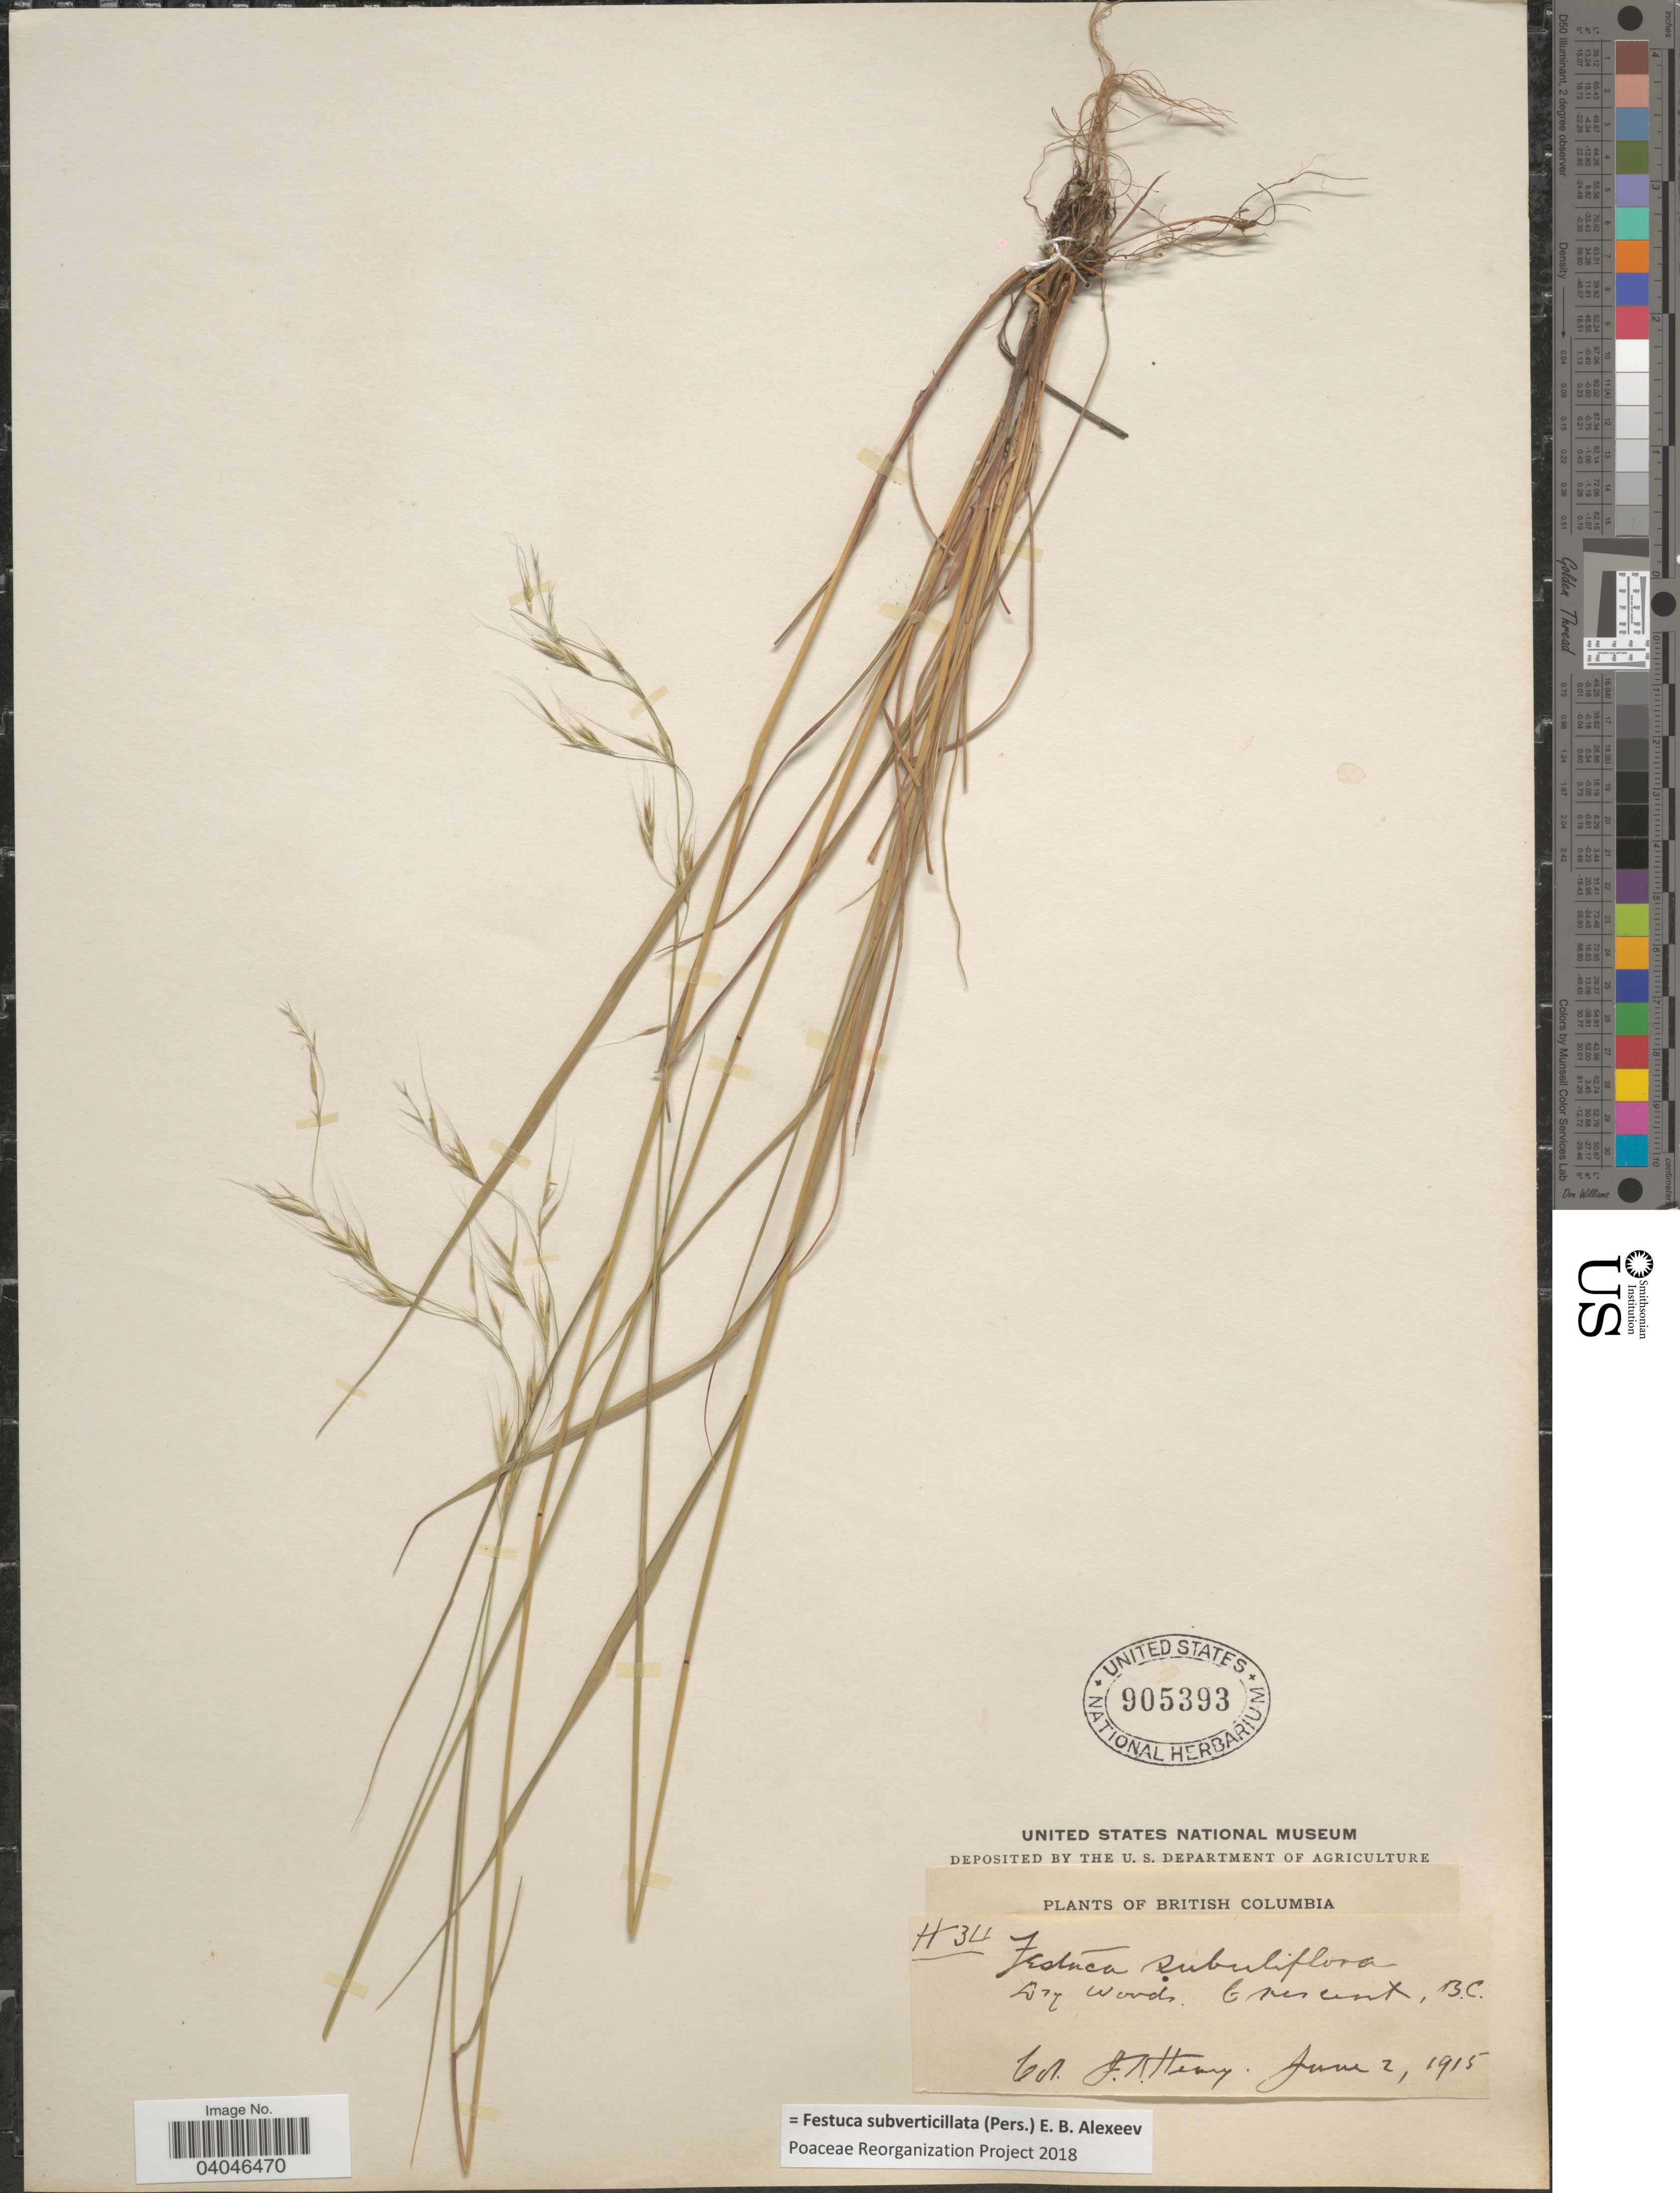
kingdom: Plantae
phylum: Tracheophyta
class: Liliopsida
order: Poales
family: Poaceae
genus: Festuca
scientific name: Festuca subverticillata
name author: (Pers.) E.B. Alexeev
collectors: J. K. Henry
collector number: H34*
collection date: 1915-06-02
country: Canada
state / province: British Columbia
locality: Crescent.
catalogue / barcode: US 905393